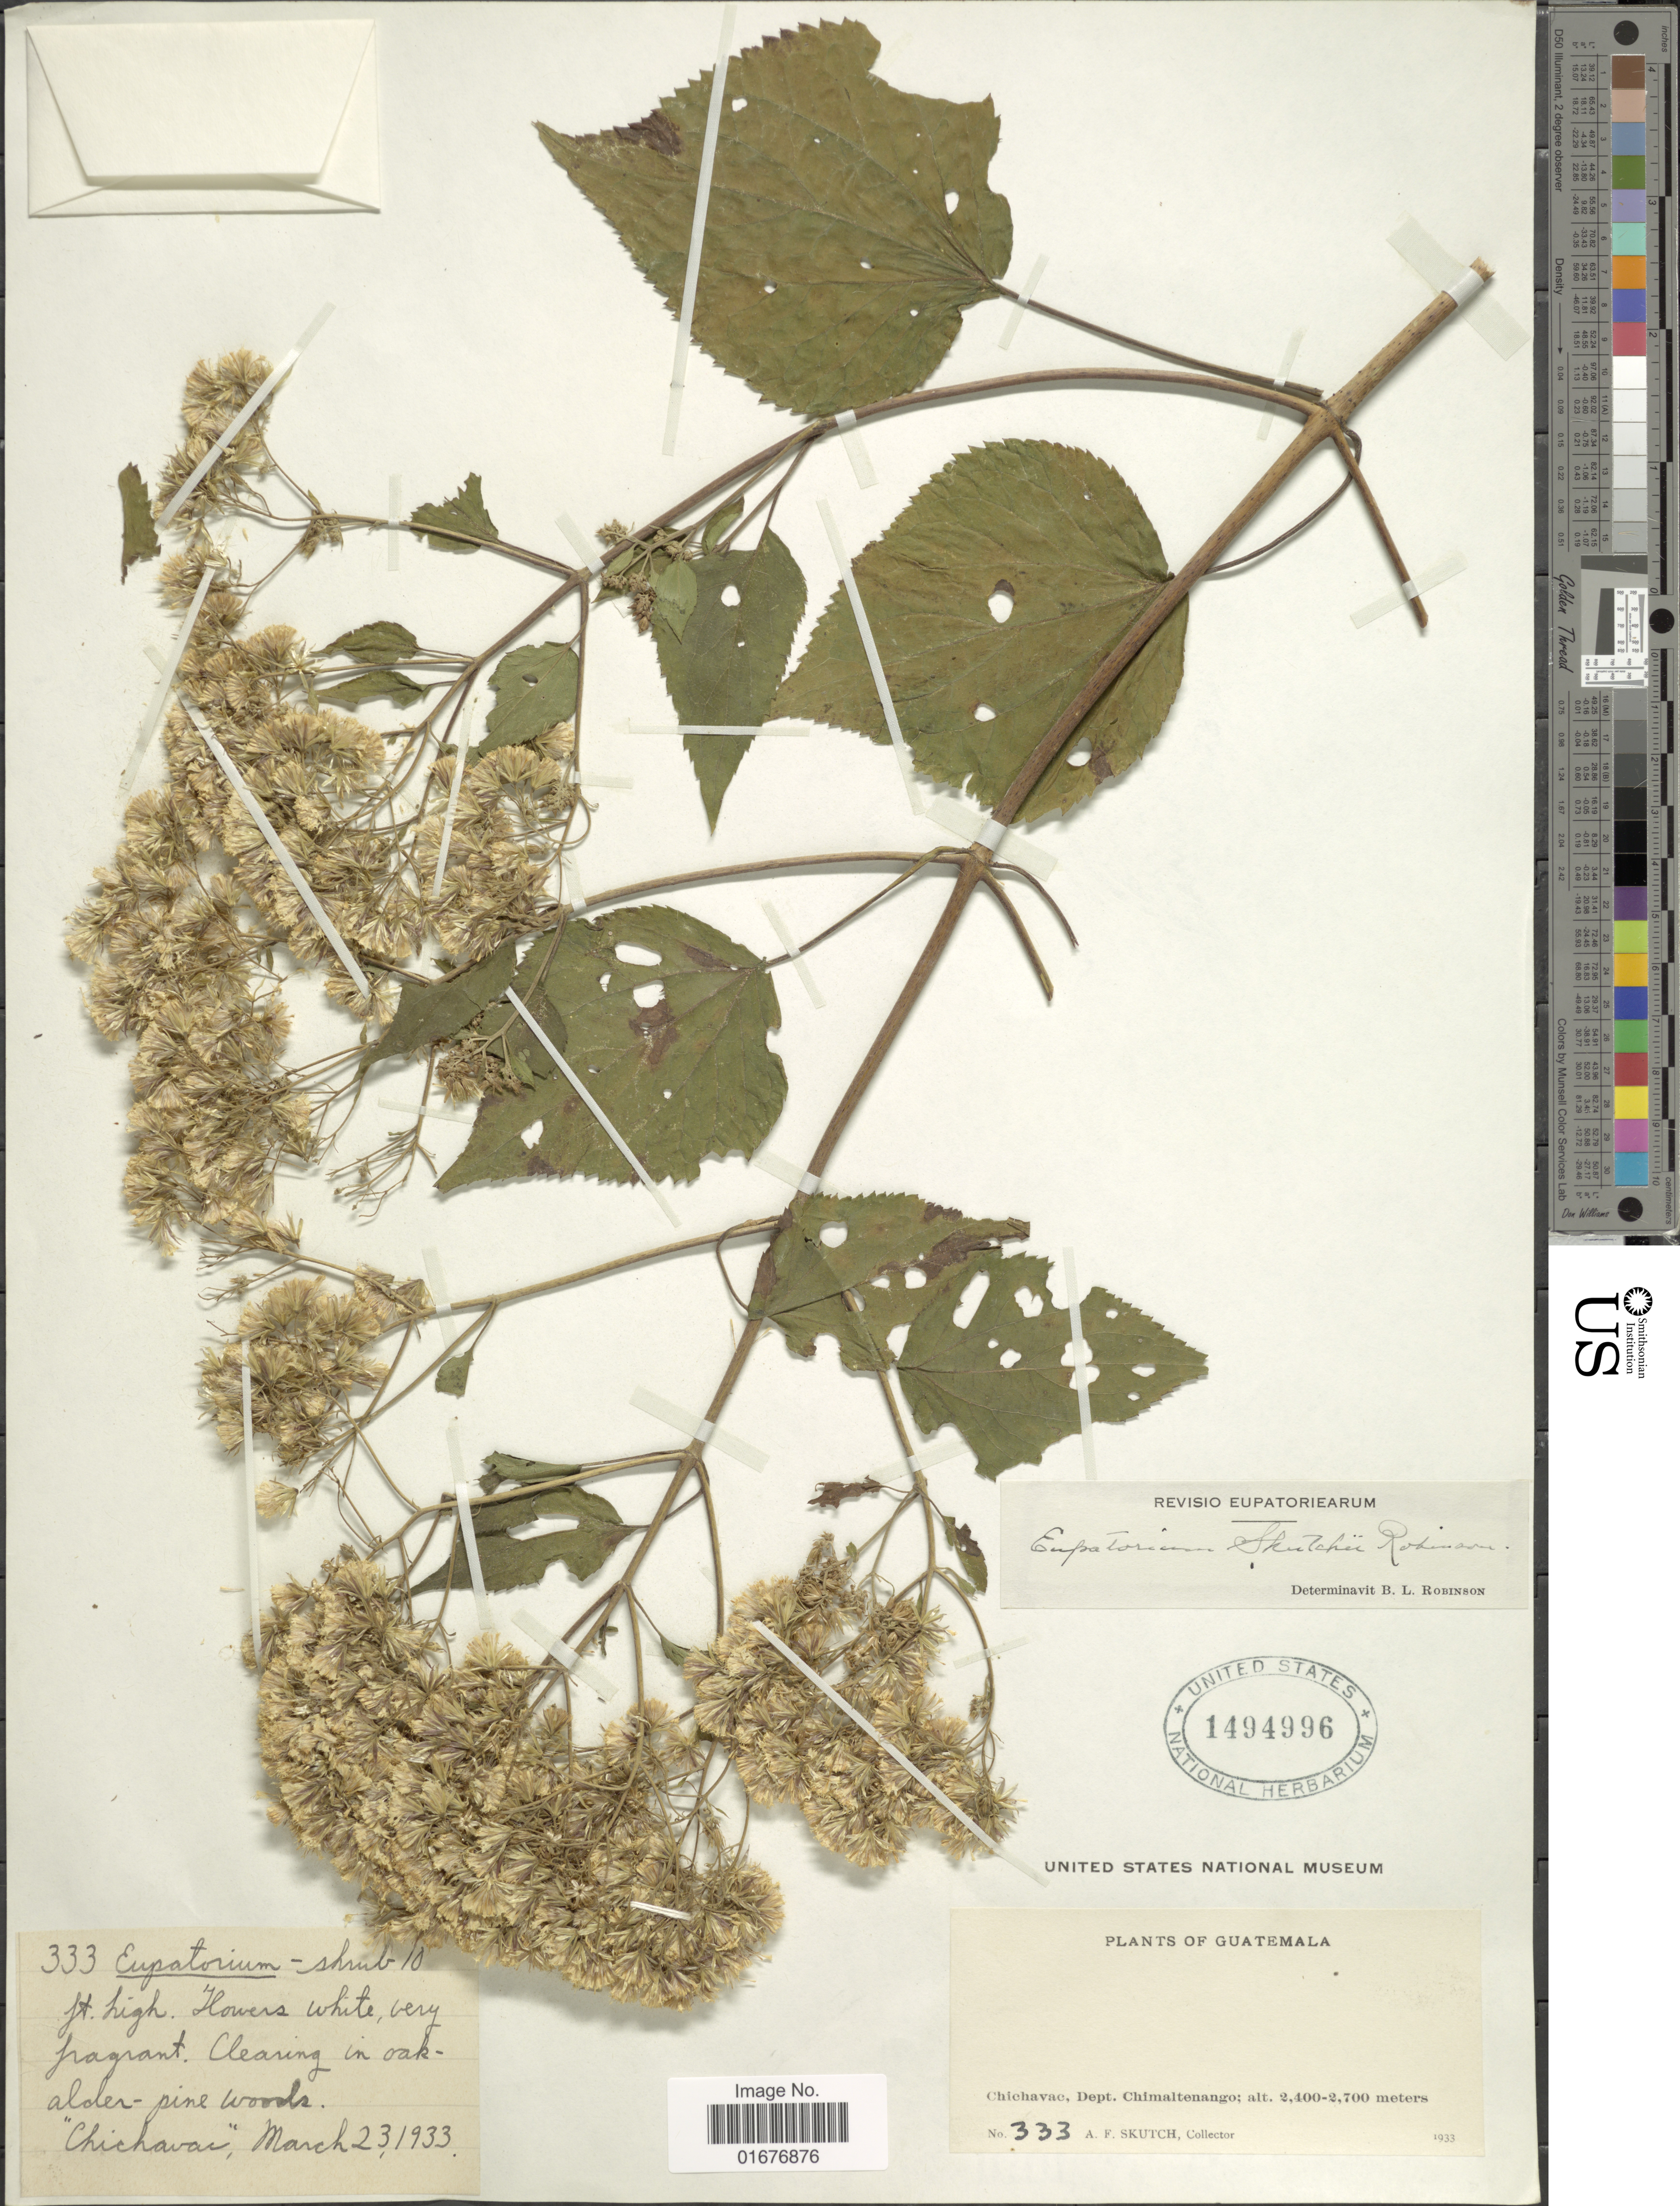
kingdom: Plantae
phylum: Tracheophyta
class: Magnoliopsida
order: Asterales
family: Asteraceae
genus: Ageratina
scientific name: Ageratina skutchii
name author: (B.L. Rob.) R.M. King & H. Rob.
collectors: A. F. Skutch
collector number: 333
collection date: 1933-03-23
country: Guatemala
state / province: Chimaltenango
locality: Chichavac, Dept. Chimaltenango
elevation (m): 2400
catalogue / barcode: US 1494996